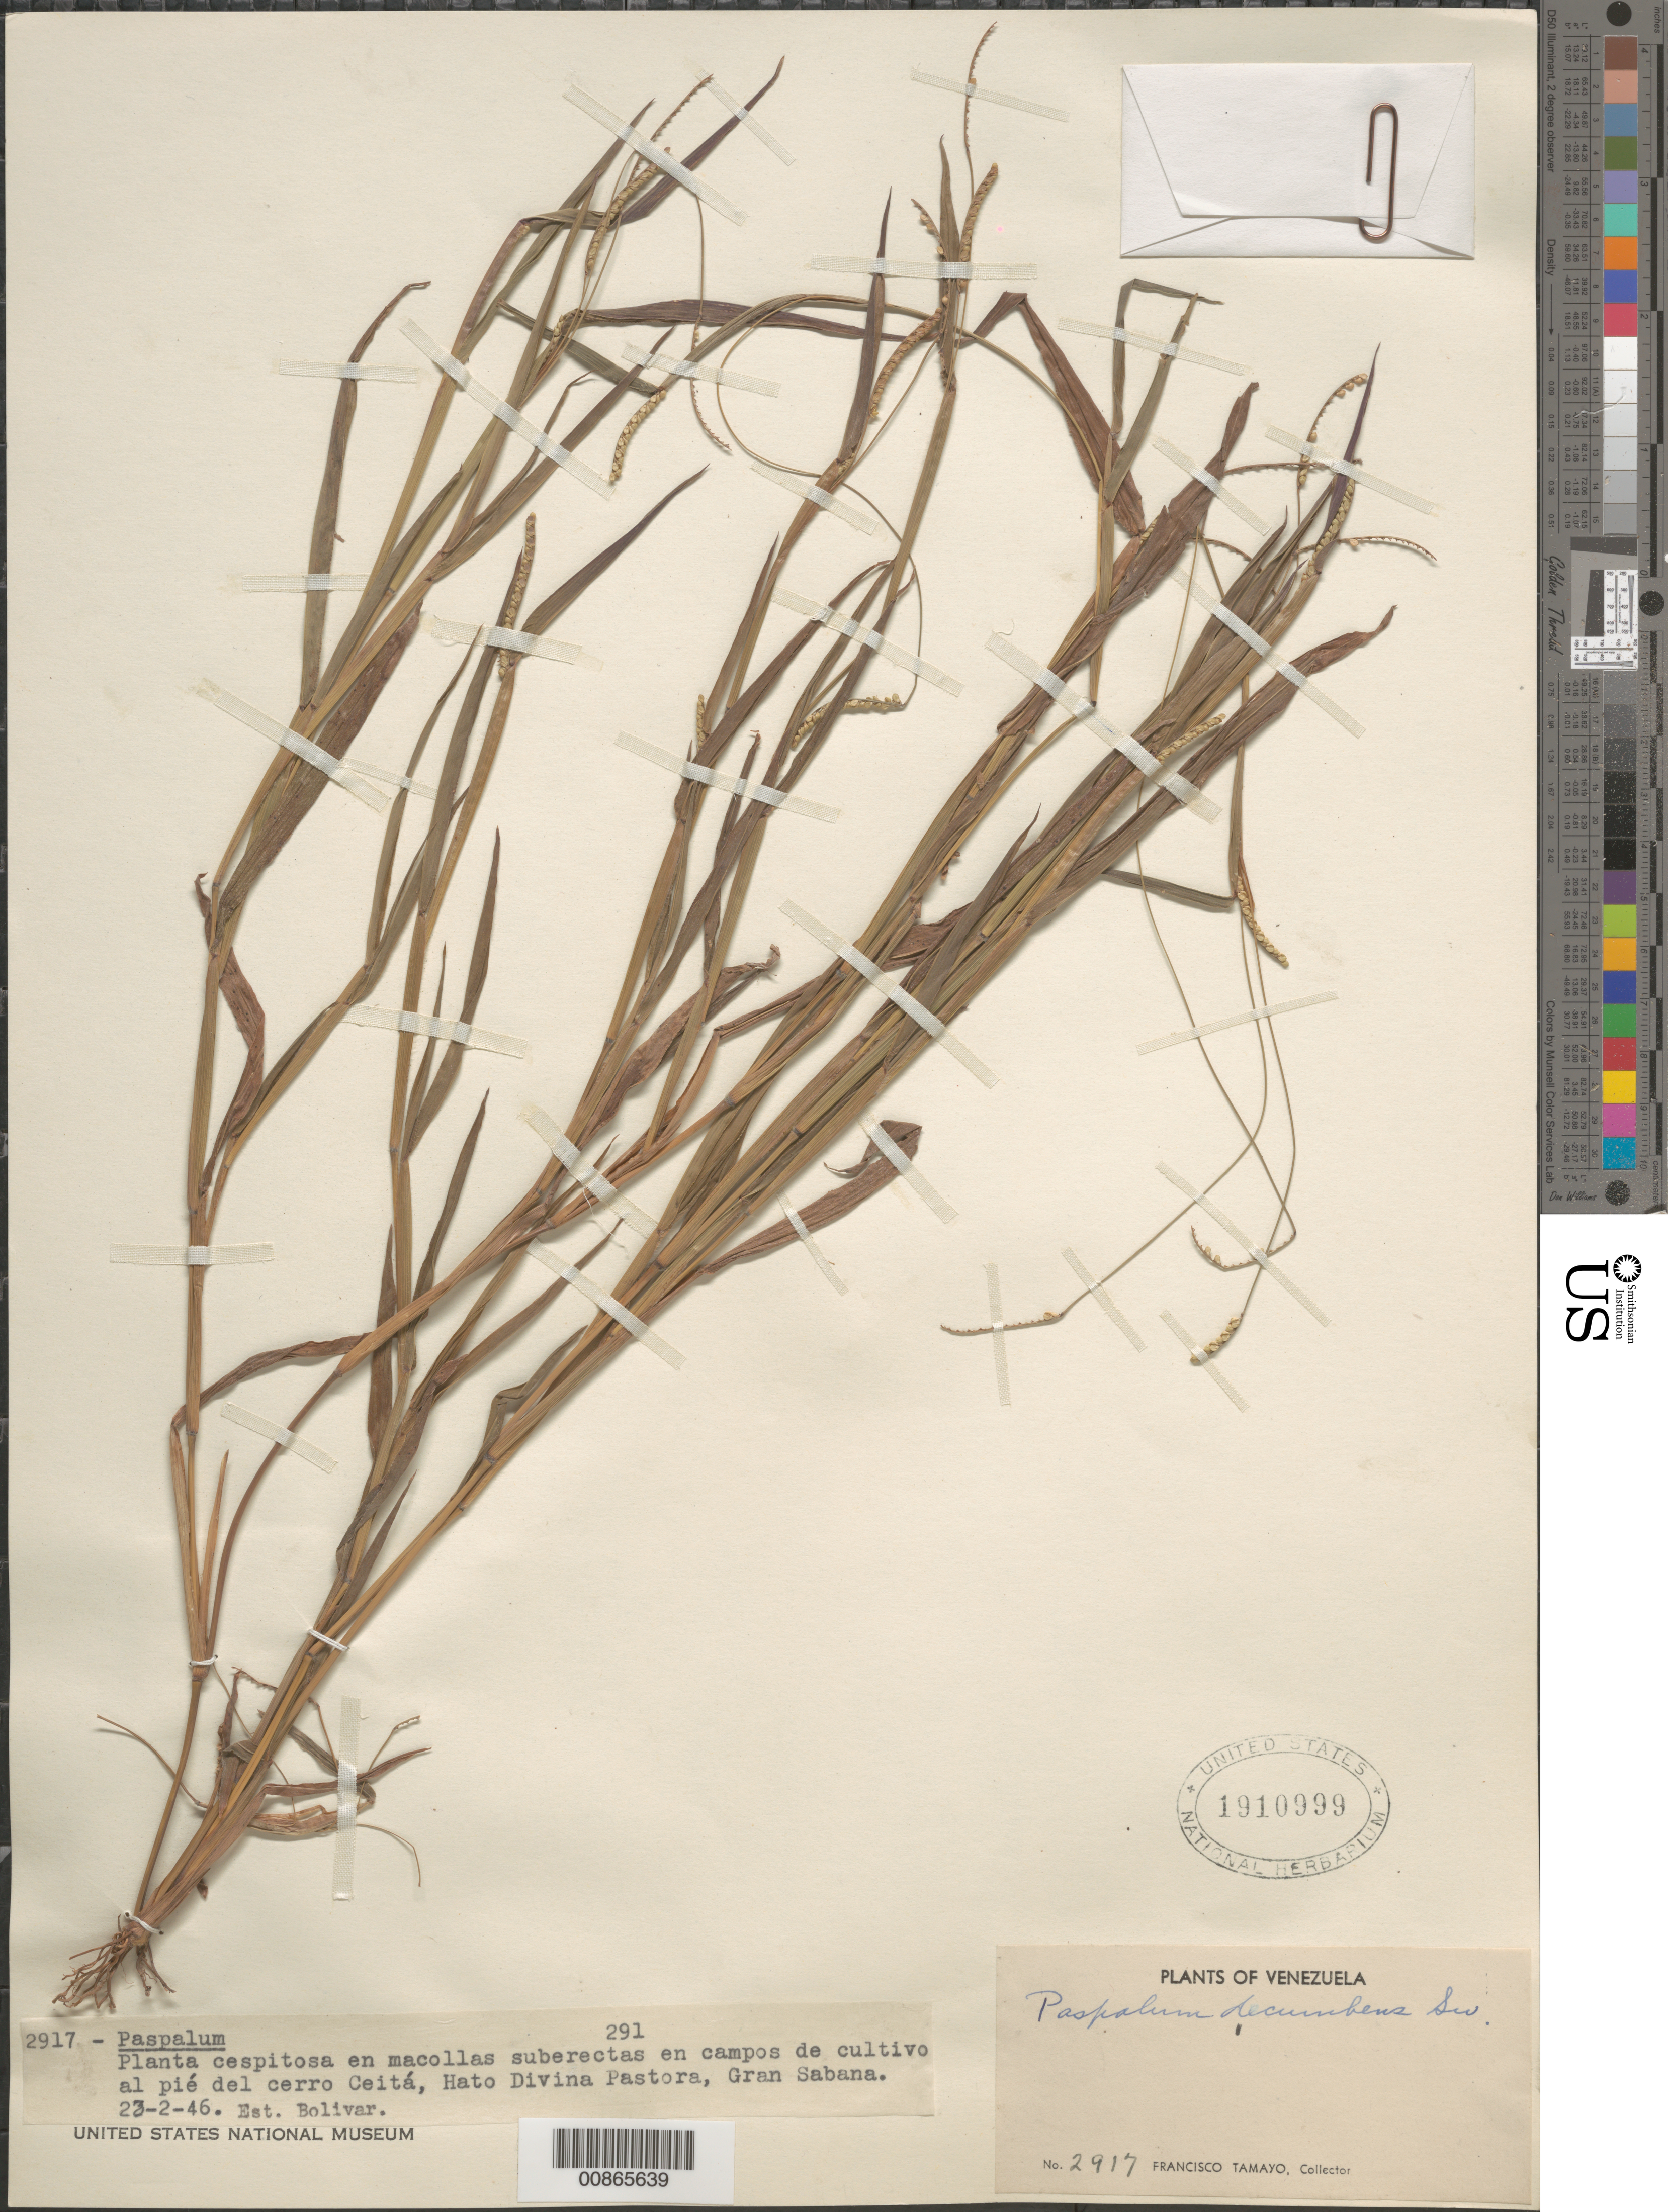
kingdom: Plantae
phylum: Tracheophyta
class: Liliopsida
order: Poales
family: Poaceae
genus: Paspalum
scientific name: Paspalum decumbens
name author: Sw.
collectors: F. Tamayo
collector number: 2917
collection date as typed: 23-Feb-46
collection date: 1946-02-23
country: Venezuela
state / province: Bolívar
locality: Gran Sabana, Hato Divina Pastora, Cerro Ceitá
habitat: Campos de cultivo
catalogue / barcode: US 1910999